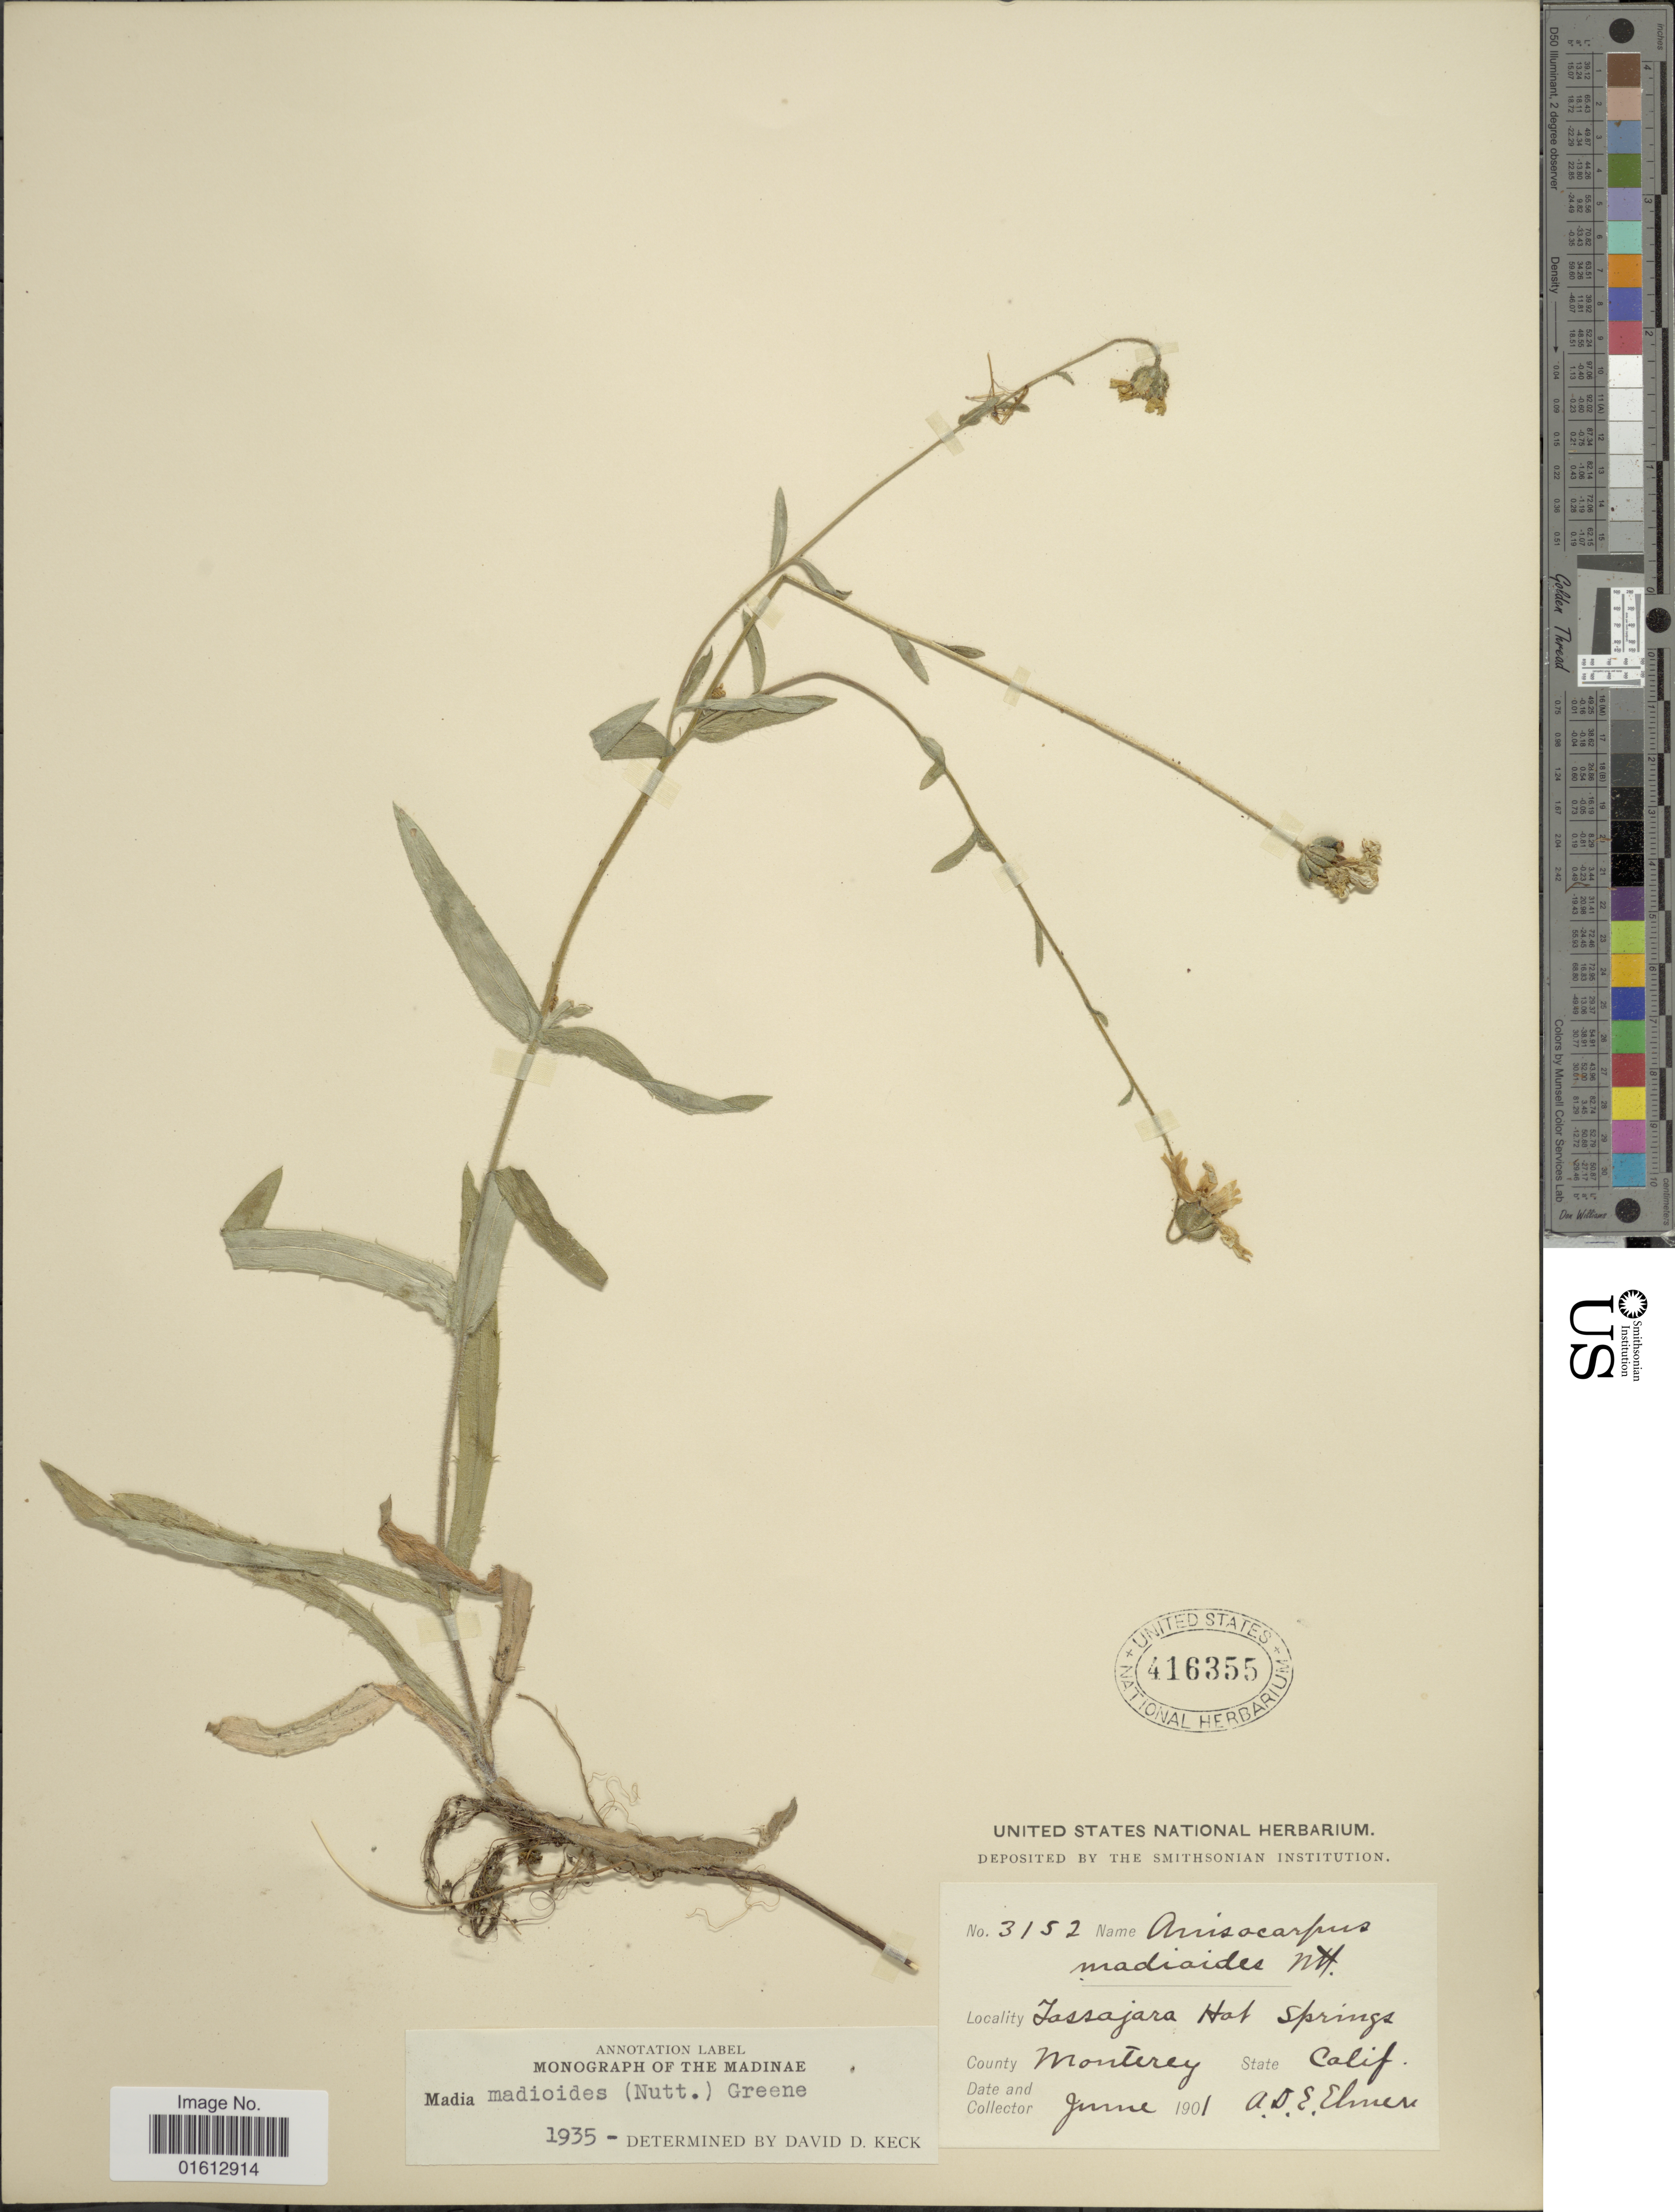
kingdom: Plantae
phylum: Tracheophyta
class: Magnoliopsida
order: Asterales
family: Asteraceae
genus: Madia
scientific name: Madia madioides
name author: (Nutt.) Greene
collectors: A. D. E. Elmer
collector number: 3152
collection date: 1901-06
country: United States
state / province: California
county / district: Monterey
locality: Jassajara Hot Springs, County Monterey.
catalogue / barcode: US 416355